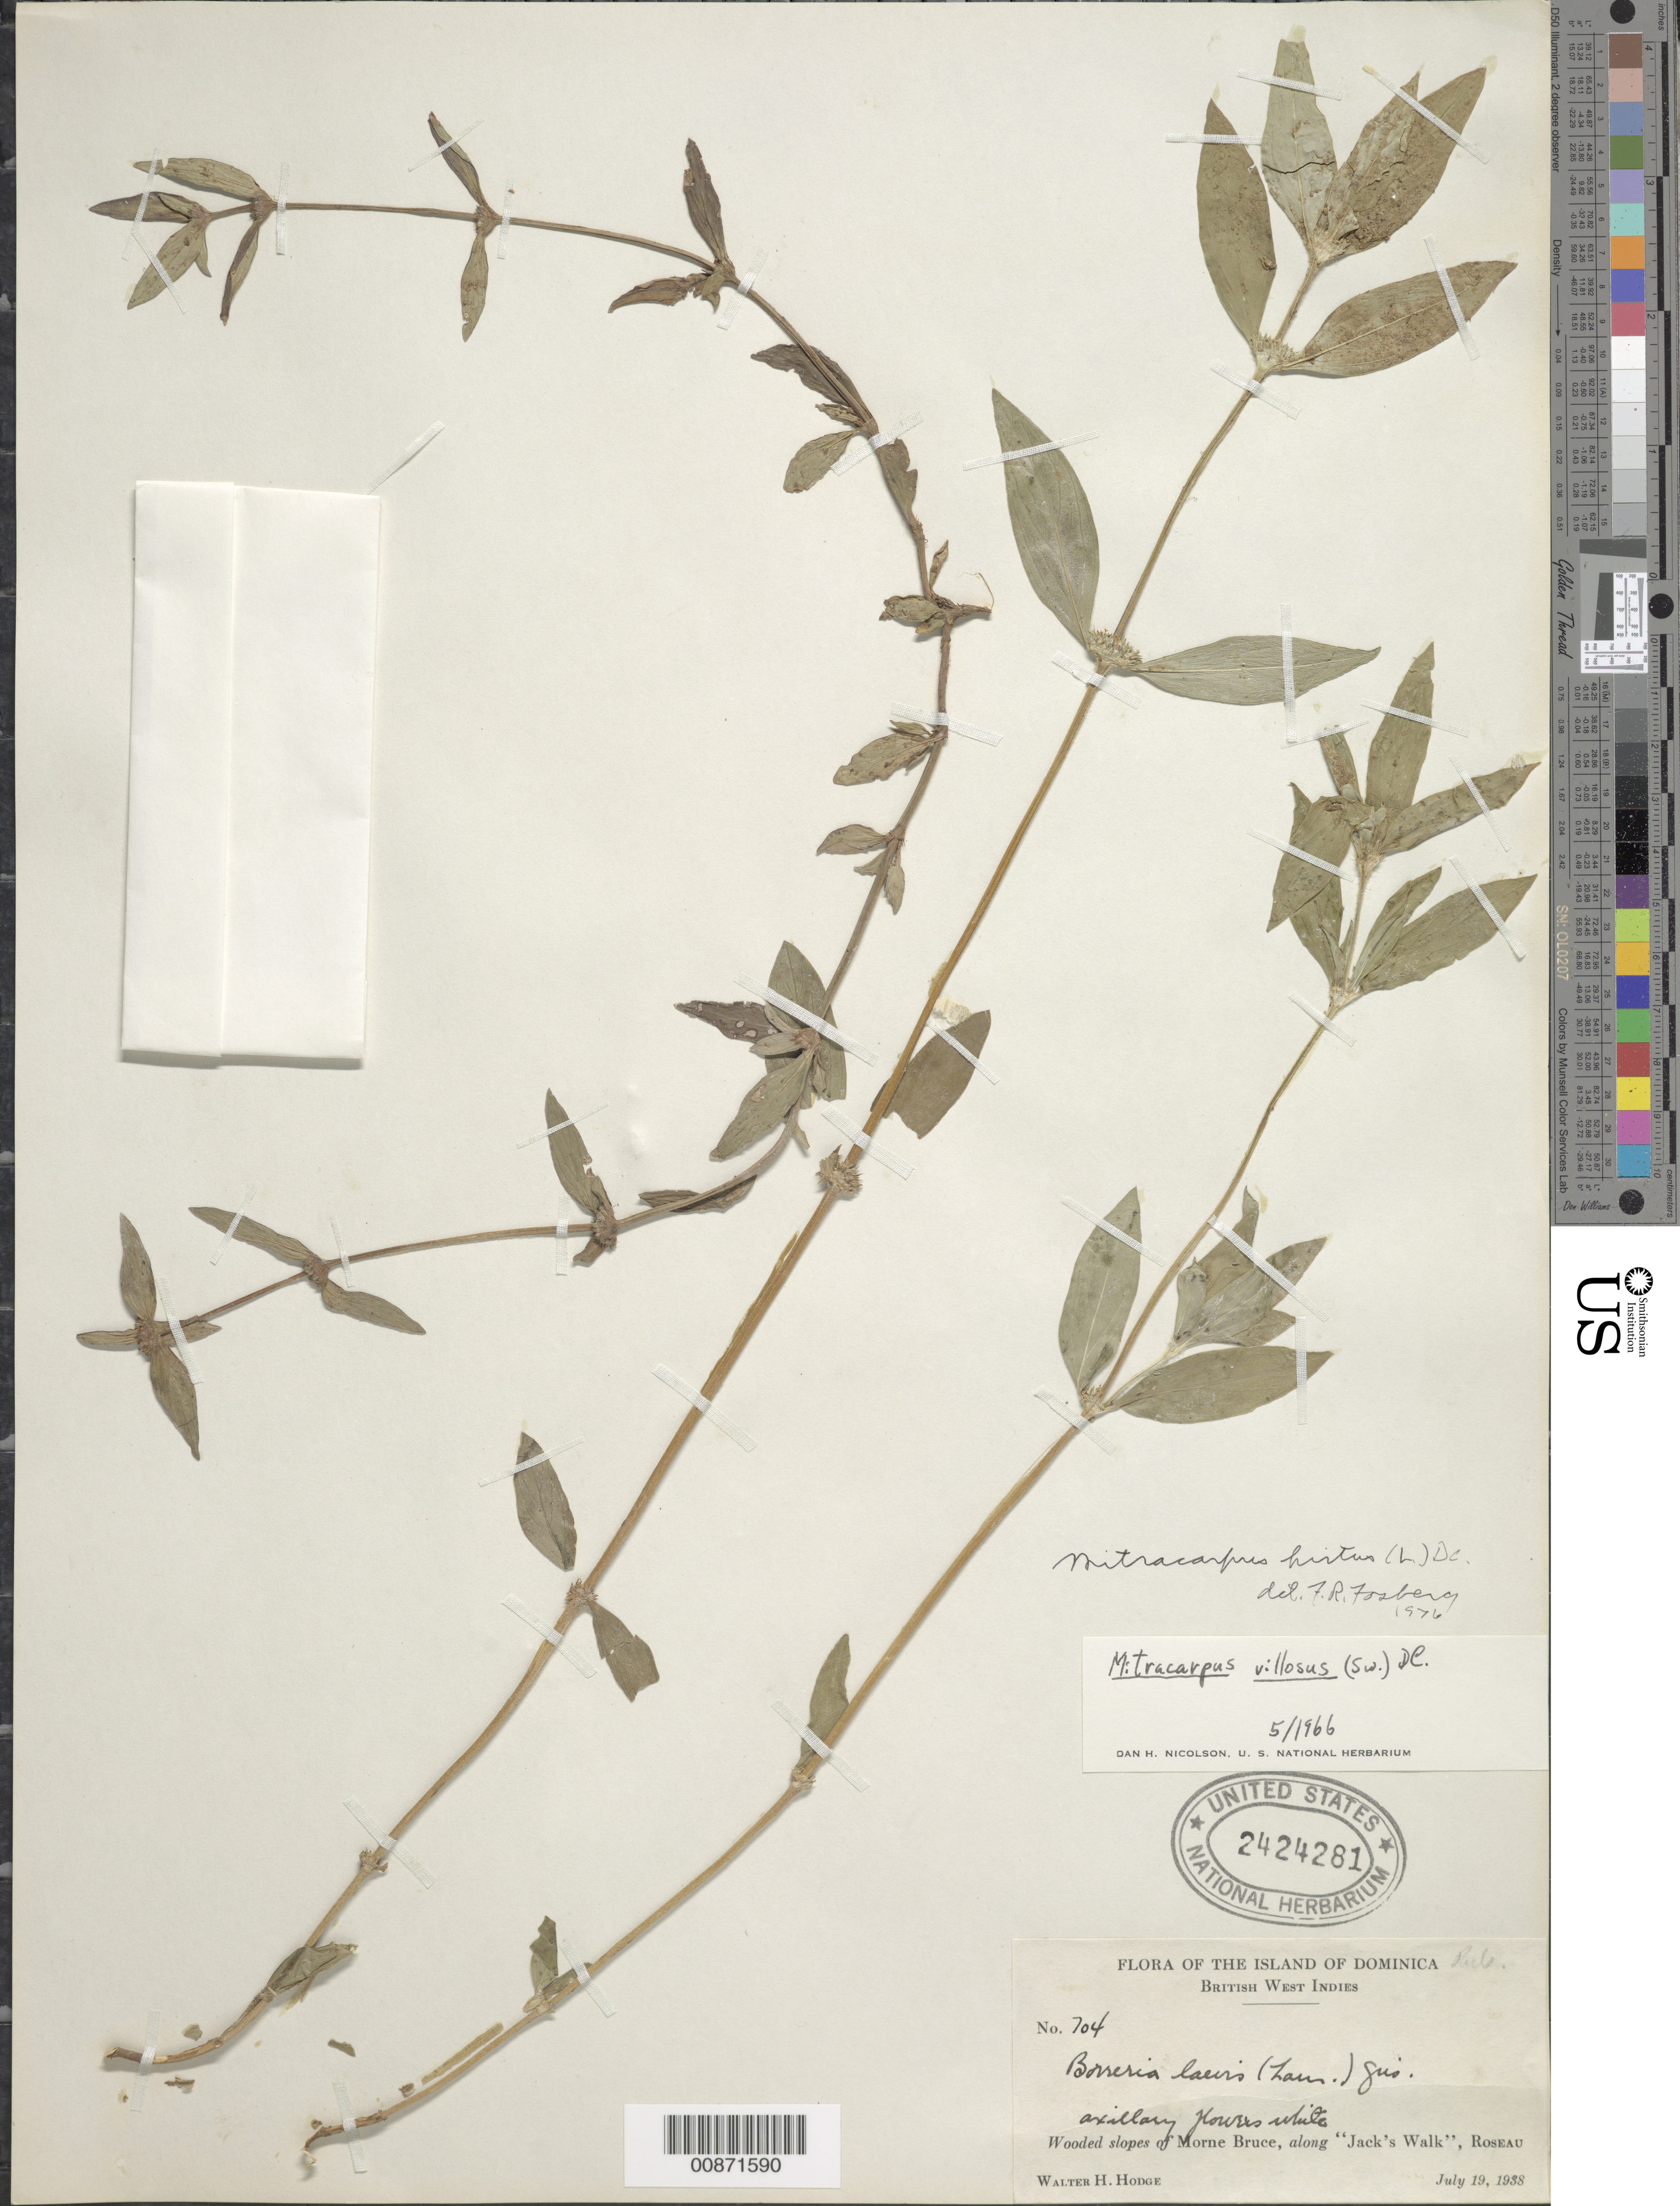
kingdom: Plantae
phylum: Tracheophyta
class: Magnoliopsida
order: Gentianales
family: Rubiaceae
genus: Mitracarpus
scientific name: Mitracarpus hirtus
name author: (L.) DC.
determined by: Fosberg, F. R.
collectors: W. Hodge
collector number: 704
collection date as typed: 19 Jul 1938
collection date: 1938-07-19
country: Dominica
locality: Morne Bruce, along "Jack's Walk", Roseau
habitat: Wooded slopes of morne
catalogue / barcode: US 2424281